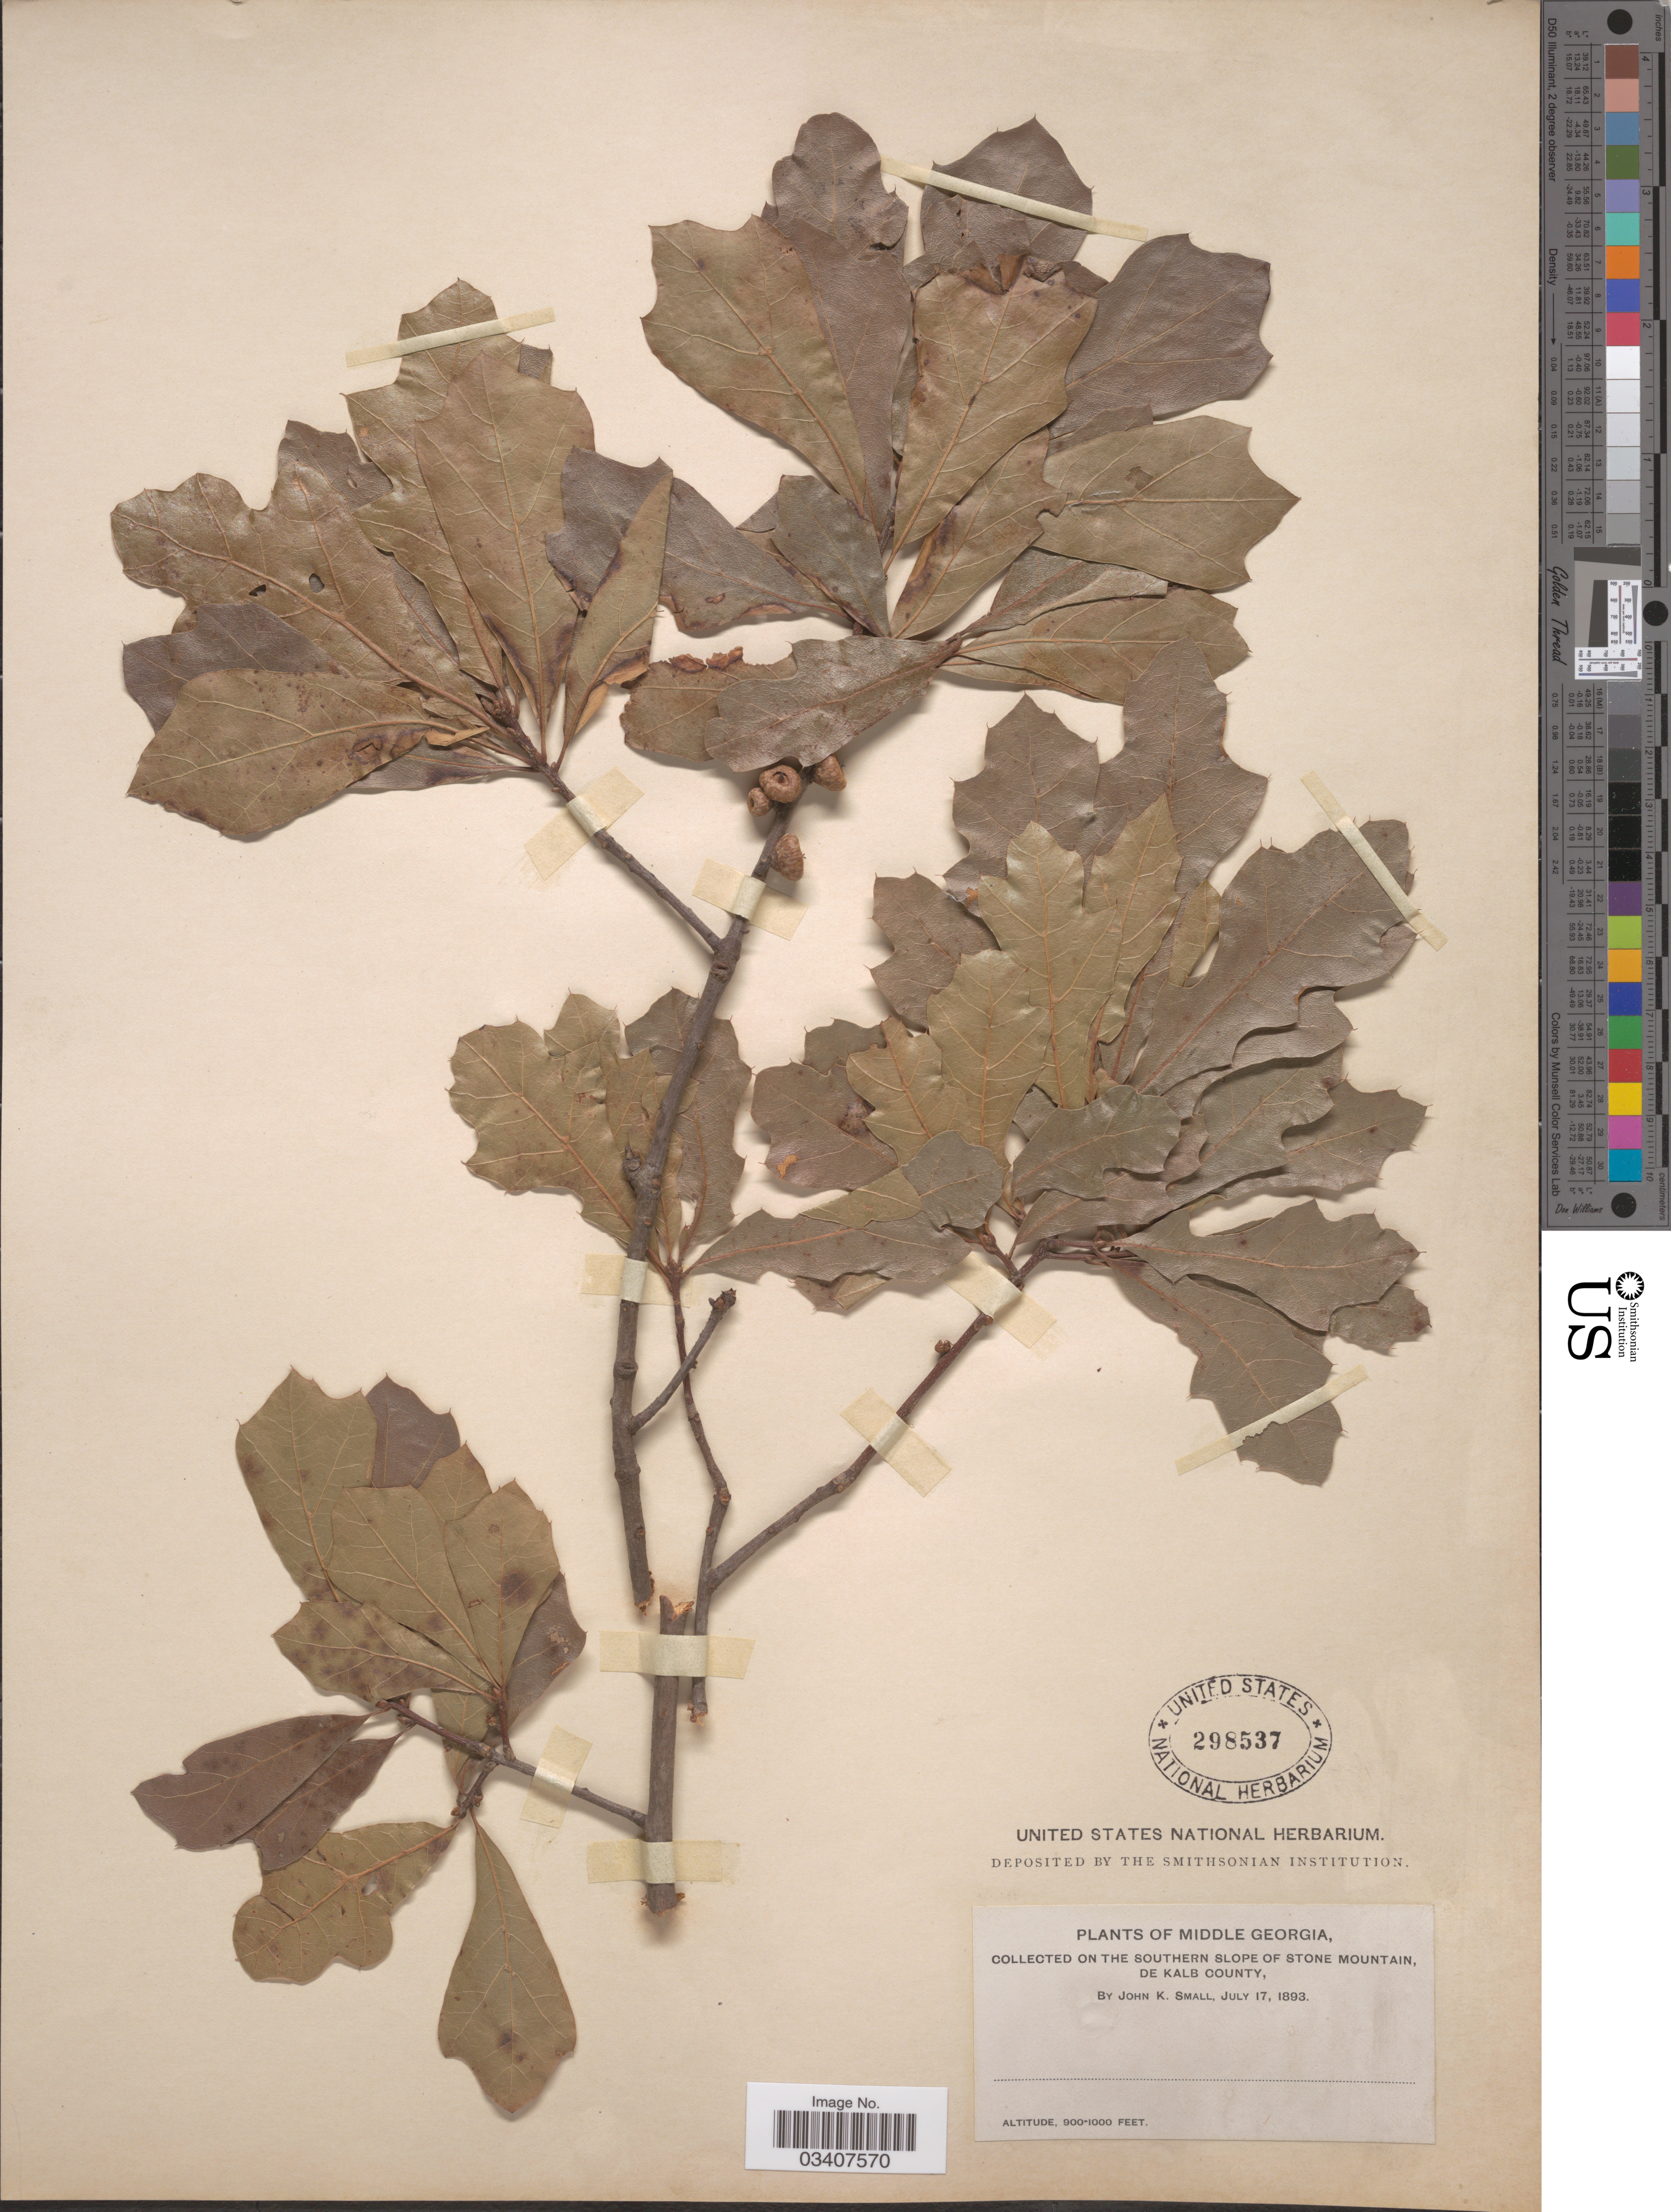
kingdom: Plantae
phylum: Tracheophyta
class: Magnoliopsida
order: Fagales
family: Fagaceae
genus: Quercus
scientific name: Quercus nigra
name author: L.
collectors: J. K. Small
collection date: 1893-07-17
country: United States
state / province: Georgia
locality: Middle Georgia. On the Southern Slope of Stone Mountain, De Kalb County.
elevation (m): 274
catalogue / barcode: US 398537